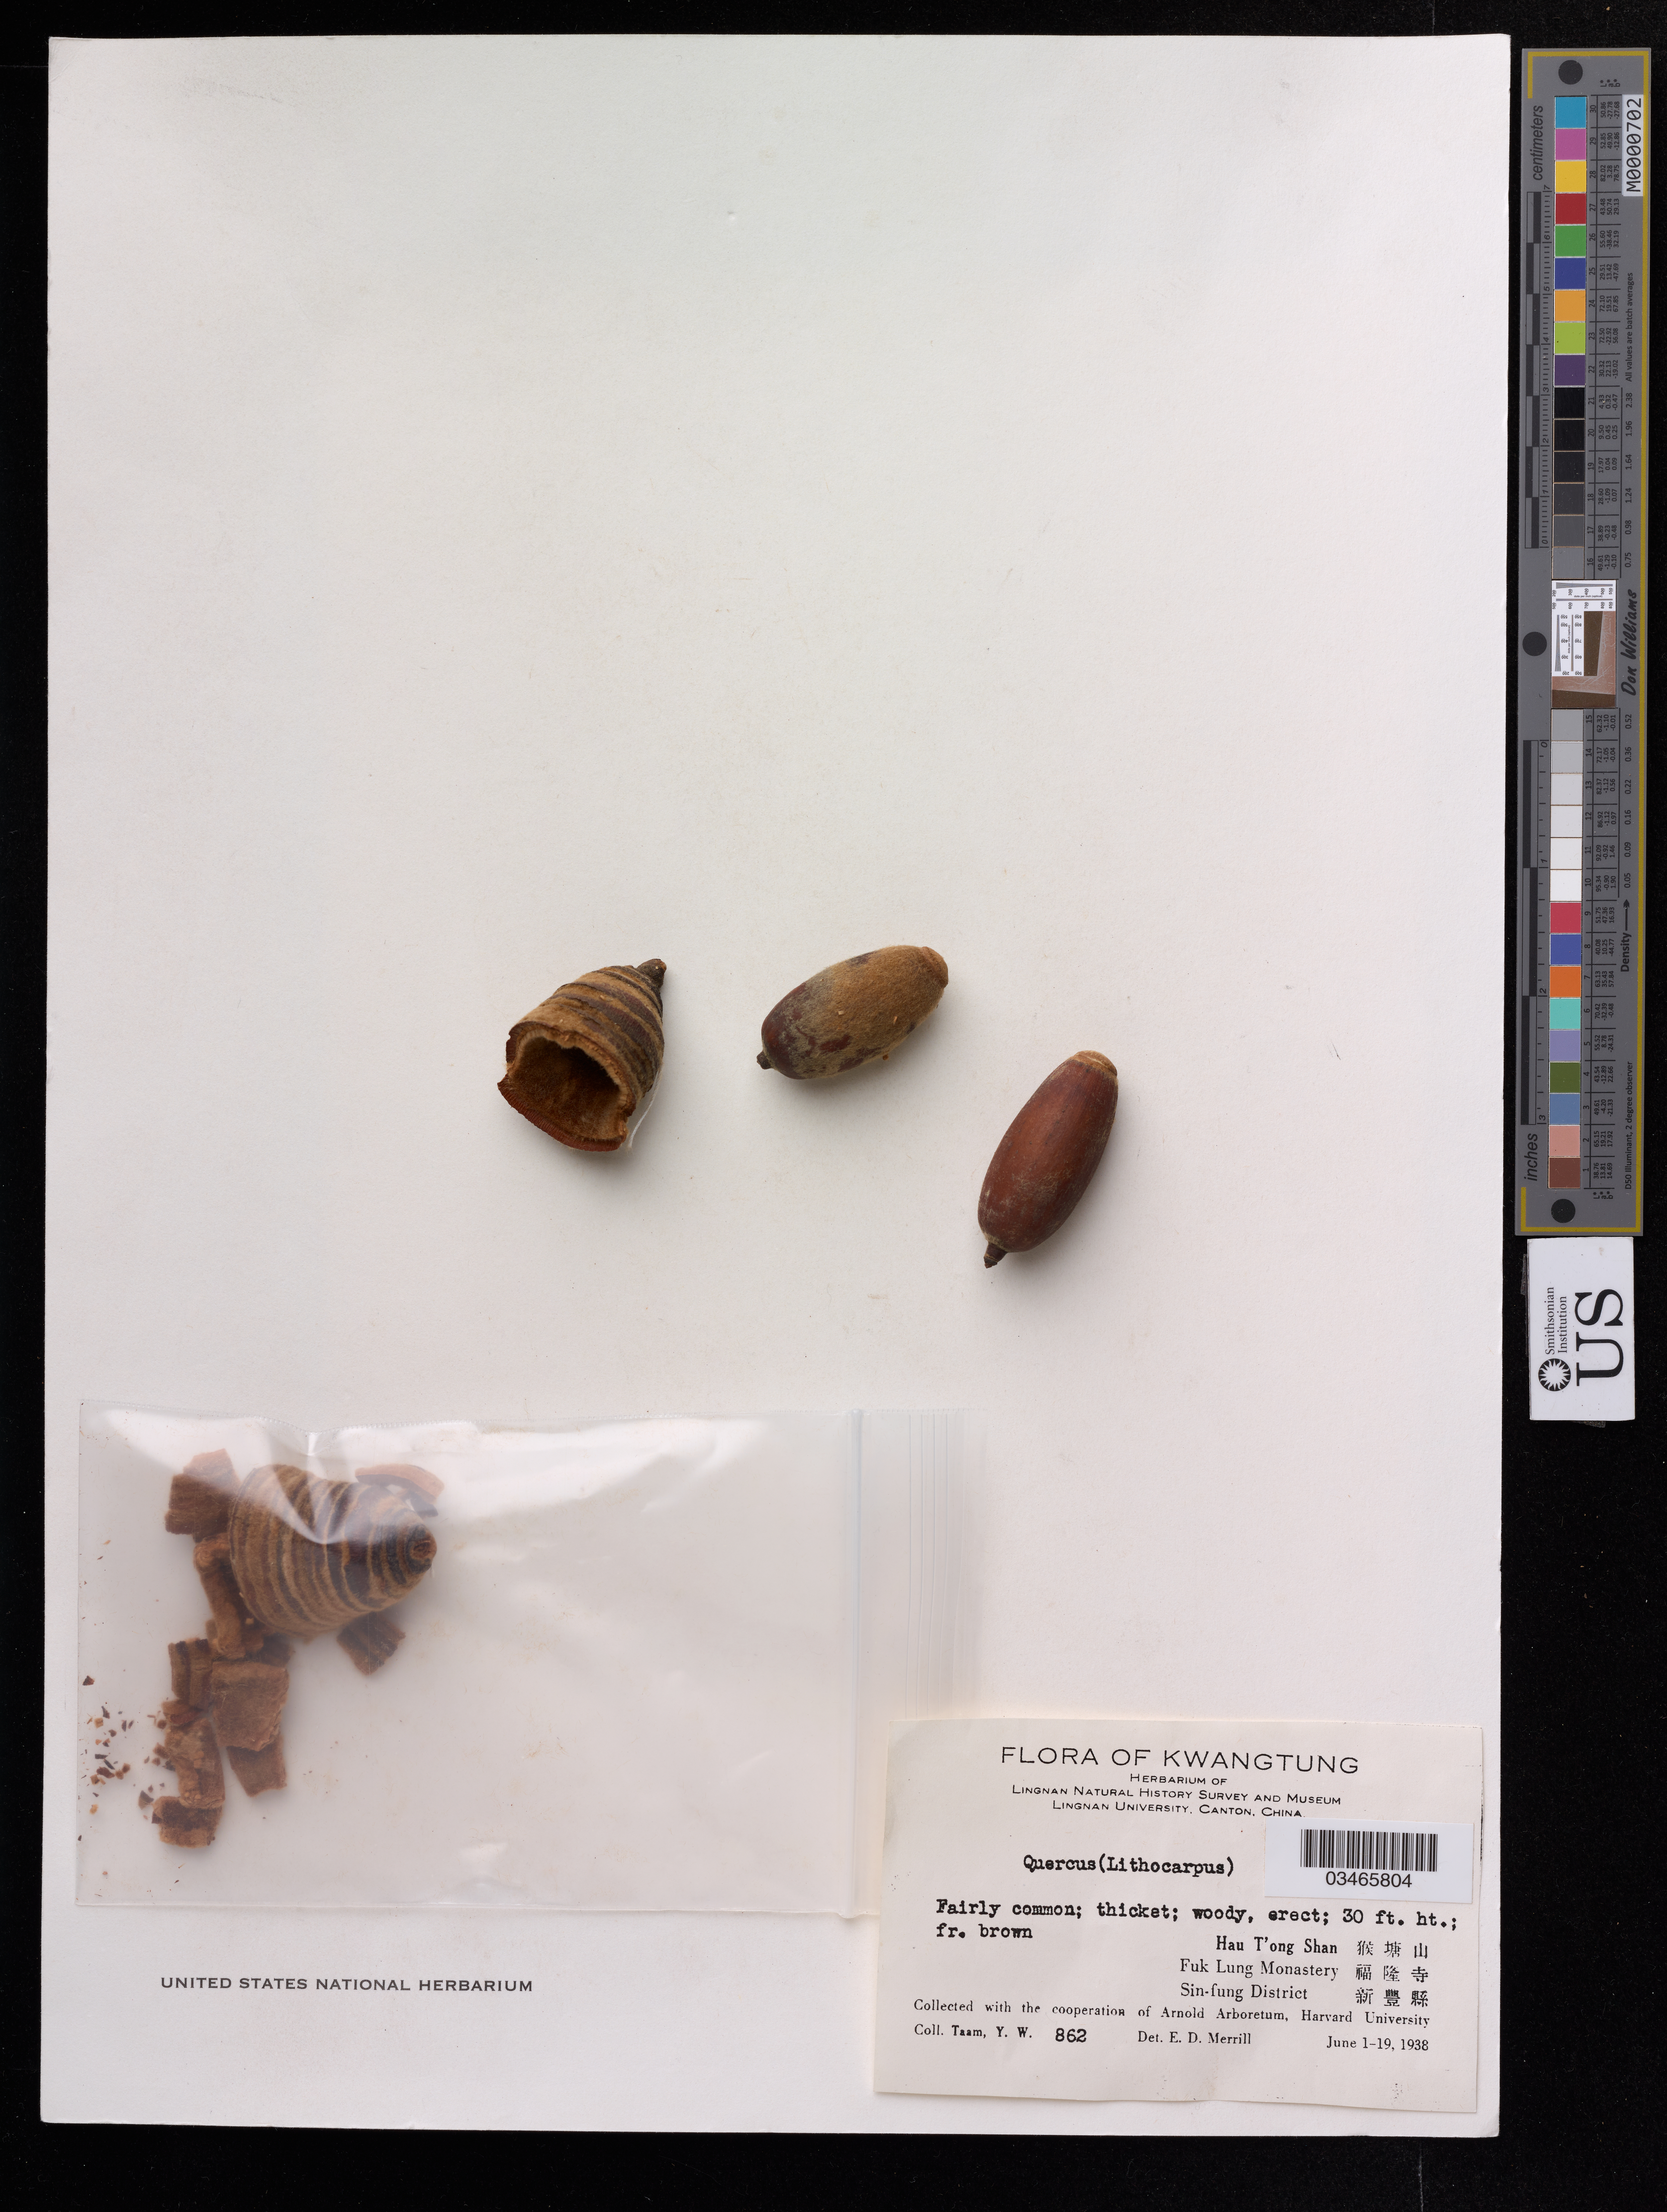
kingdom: Plantae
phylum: Tracheophyta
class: Magnoliopsida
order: Fagales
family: Fagaceae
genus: Lithocarpus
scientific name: Lithocarpus sp.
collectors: Y. W. Taam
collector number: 862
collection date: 1938-06-01/1938-06-19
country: China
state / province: Guangdong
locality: Kwangtung. Hau T'ong Shan X. Fuk Lung Monastery X. Sin-fung District X.